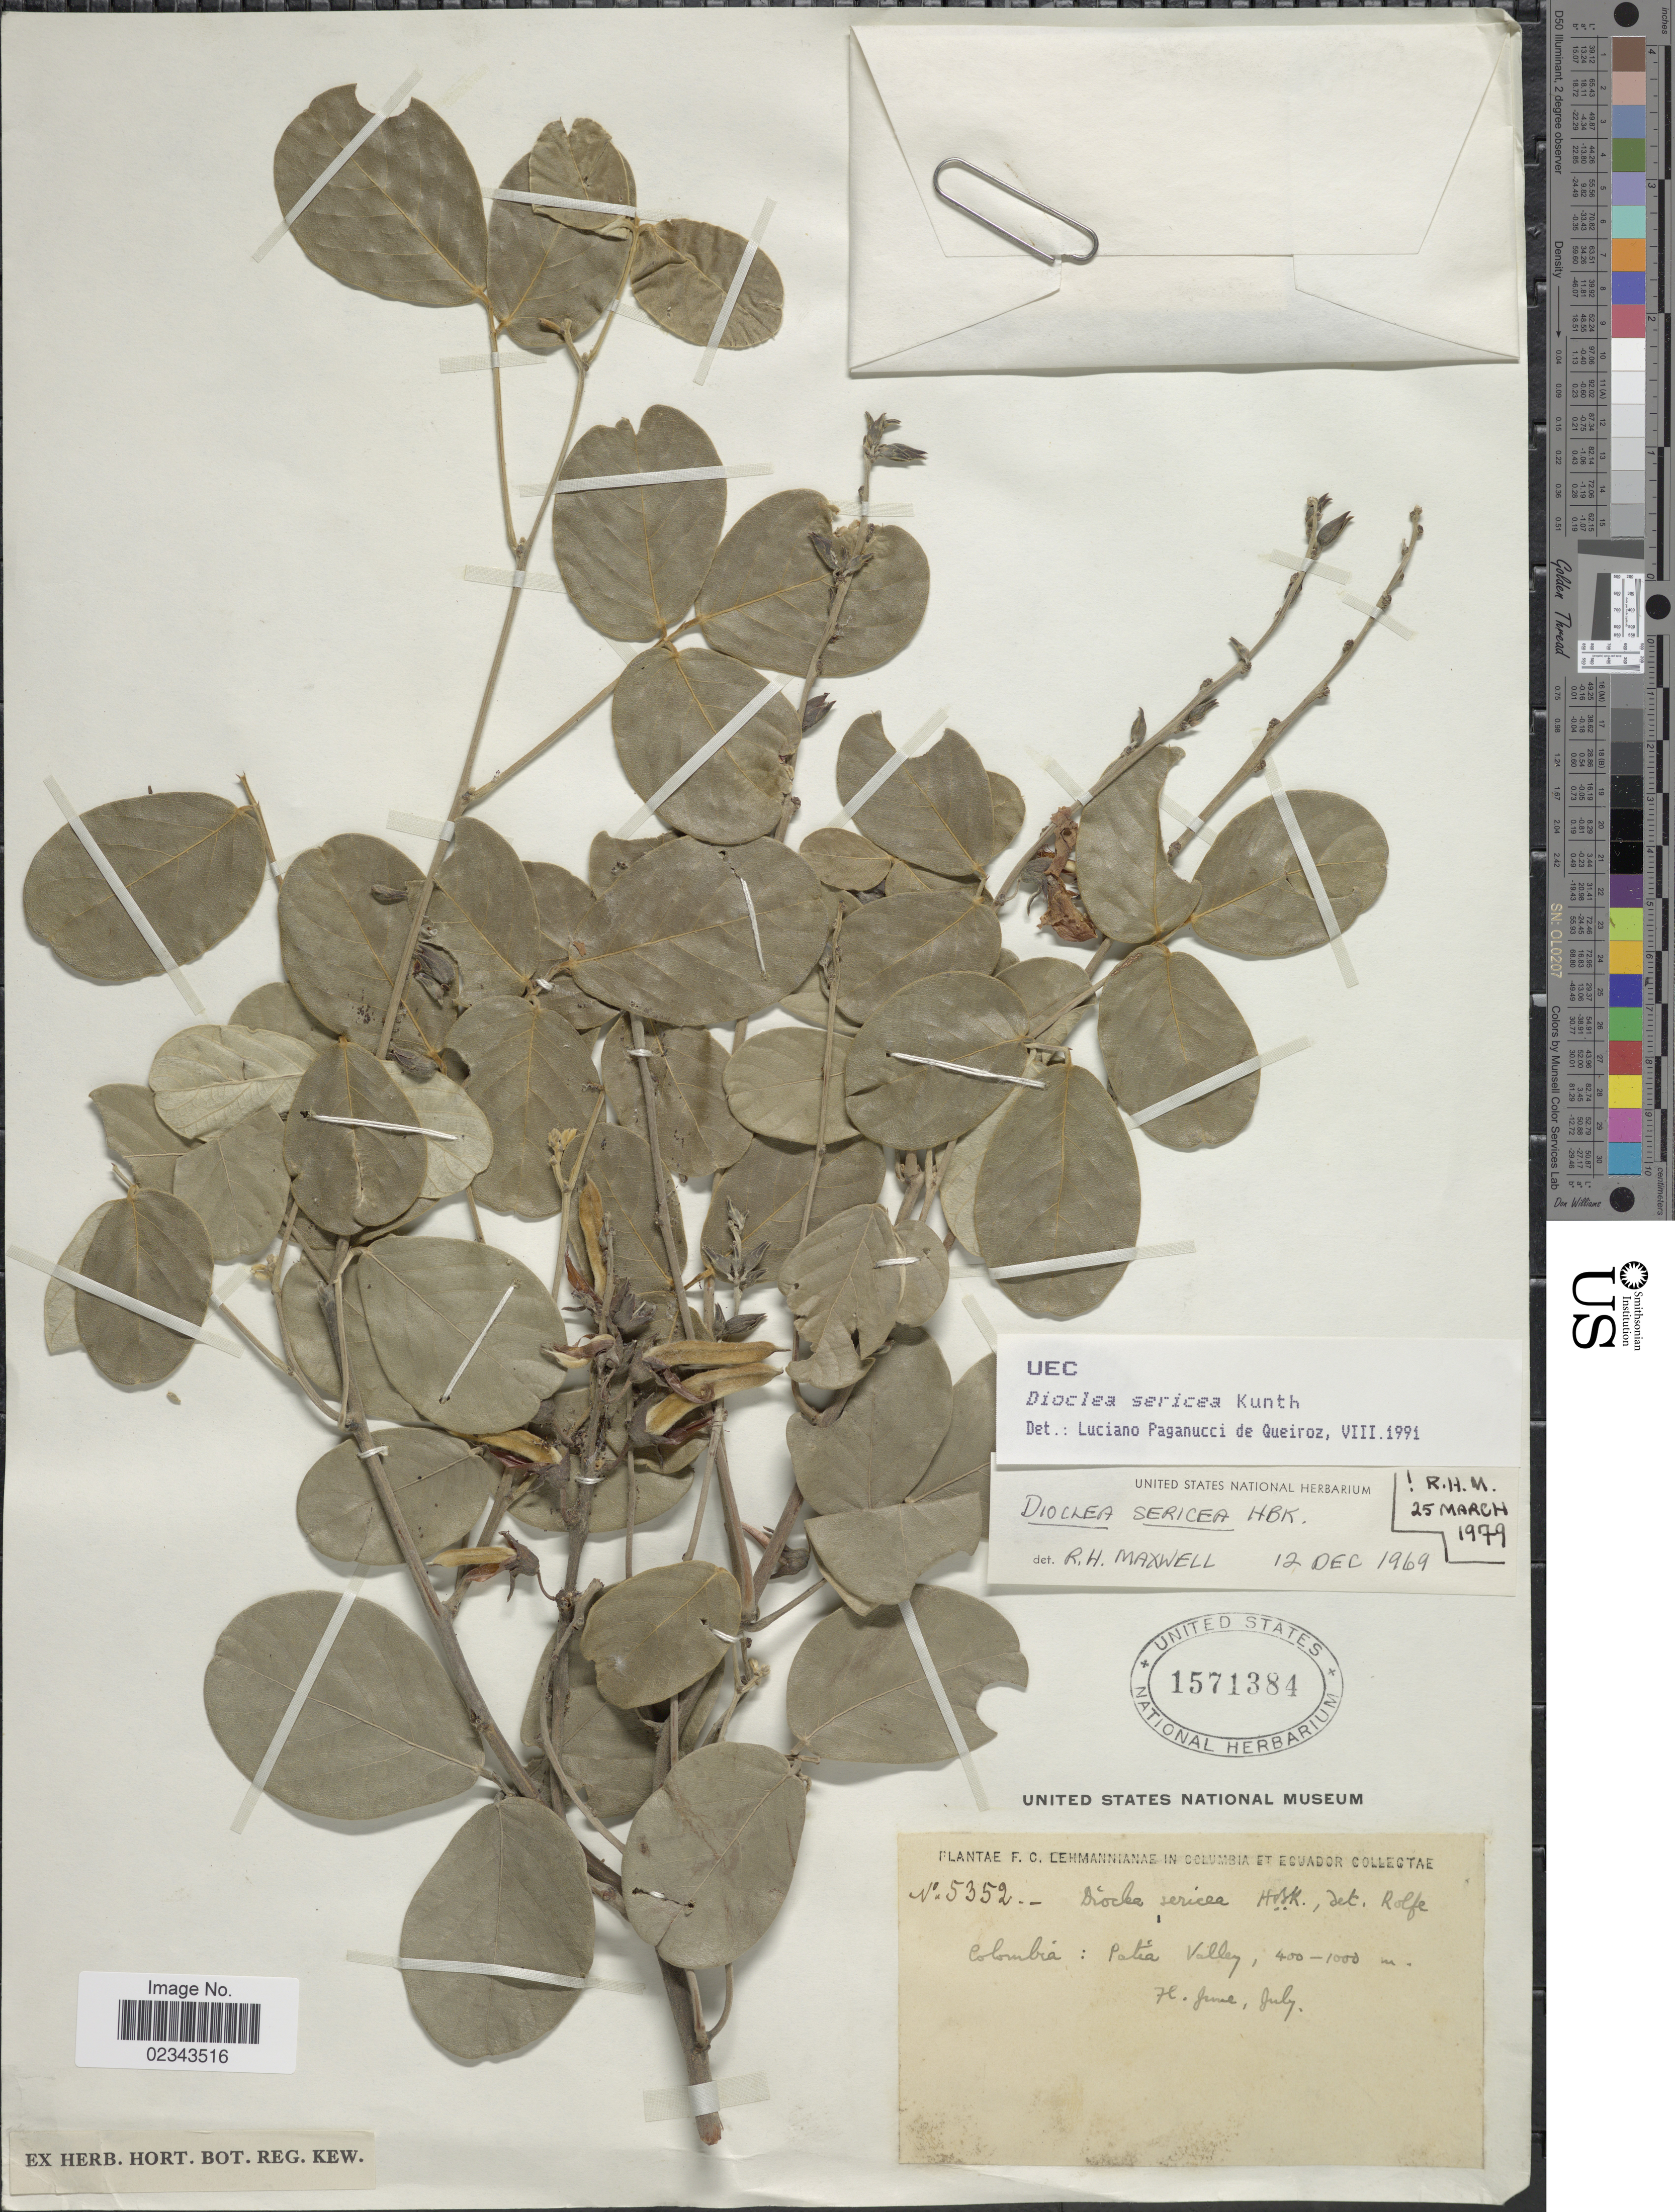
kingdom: Plantae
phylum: Tracheophyta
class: Magnoliopsida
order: Fabales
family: Fabaceae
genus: Dioclea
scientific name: Dioclea sericea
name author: Kunth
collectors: F. C. Lehmann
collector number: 5352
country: Colombia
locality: Patia Valley.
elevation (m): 400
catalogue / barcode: US 1571384